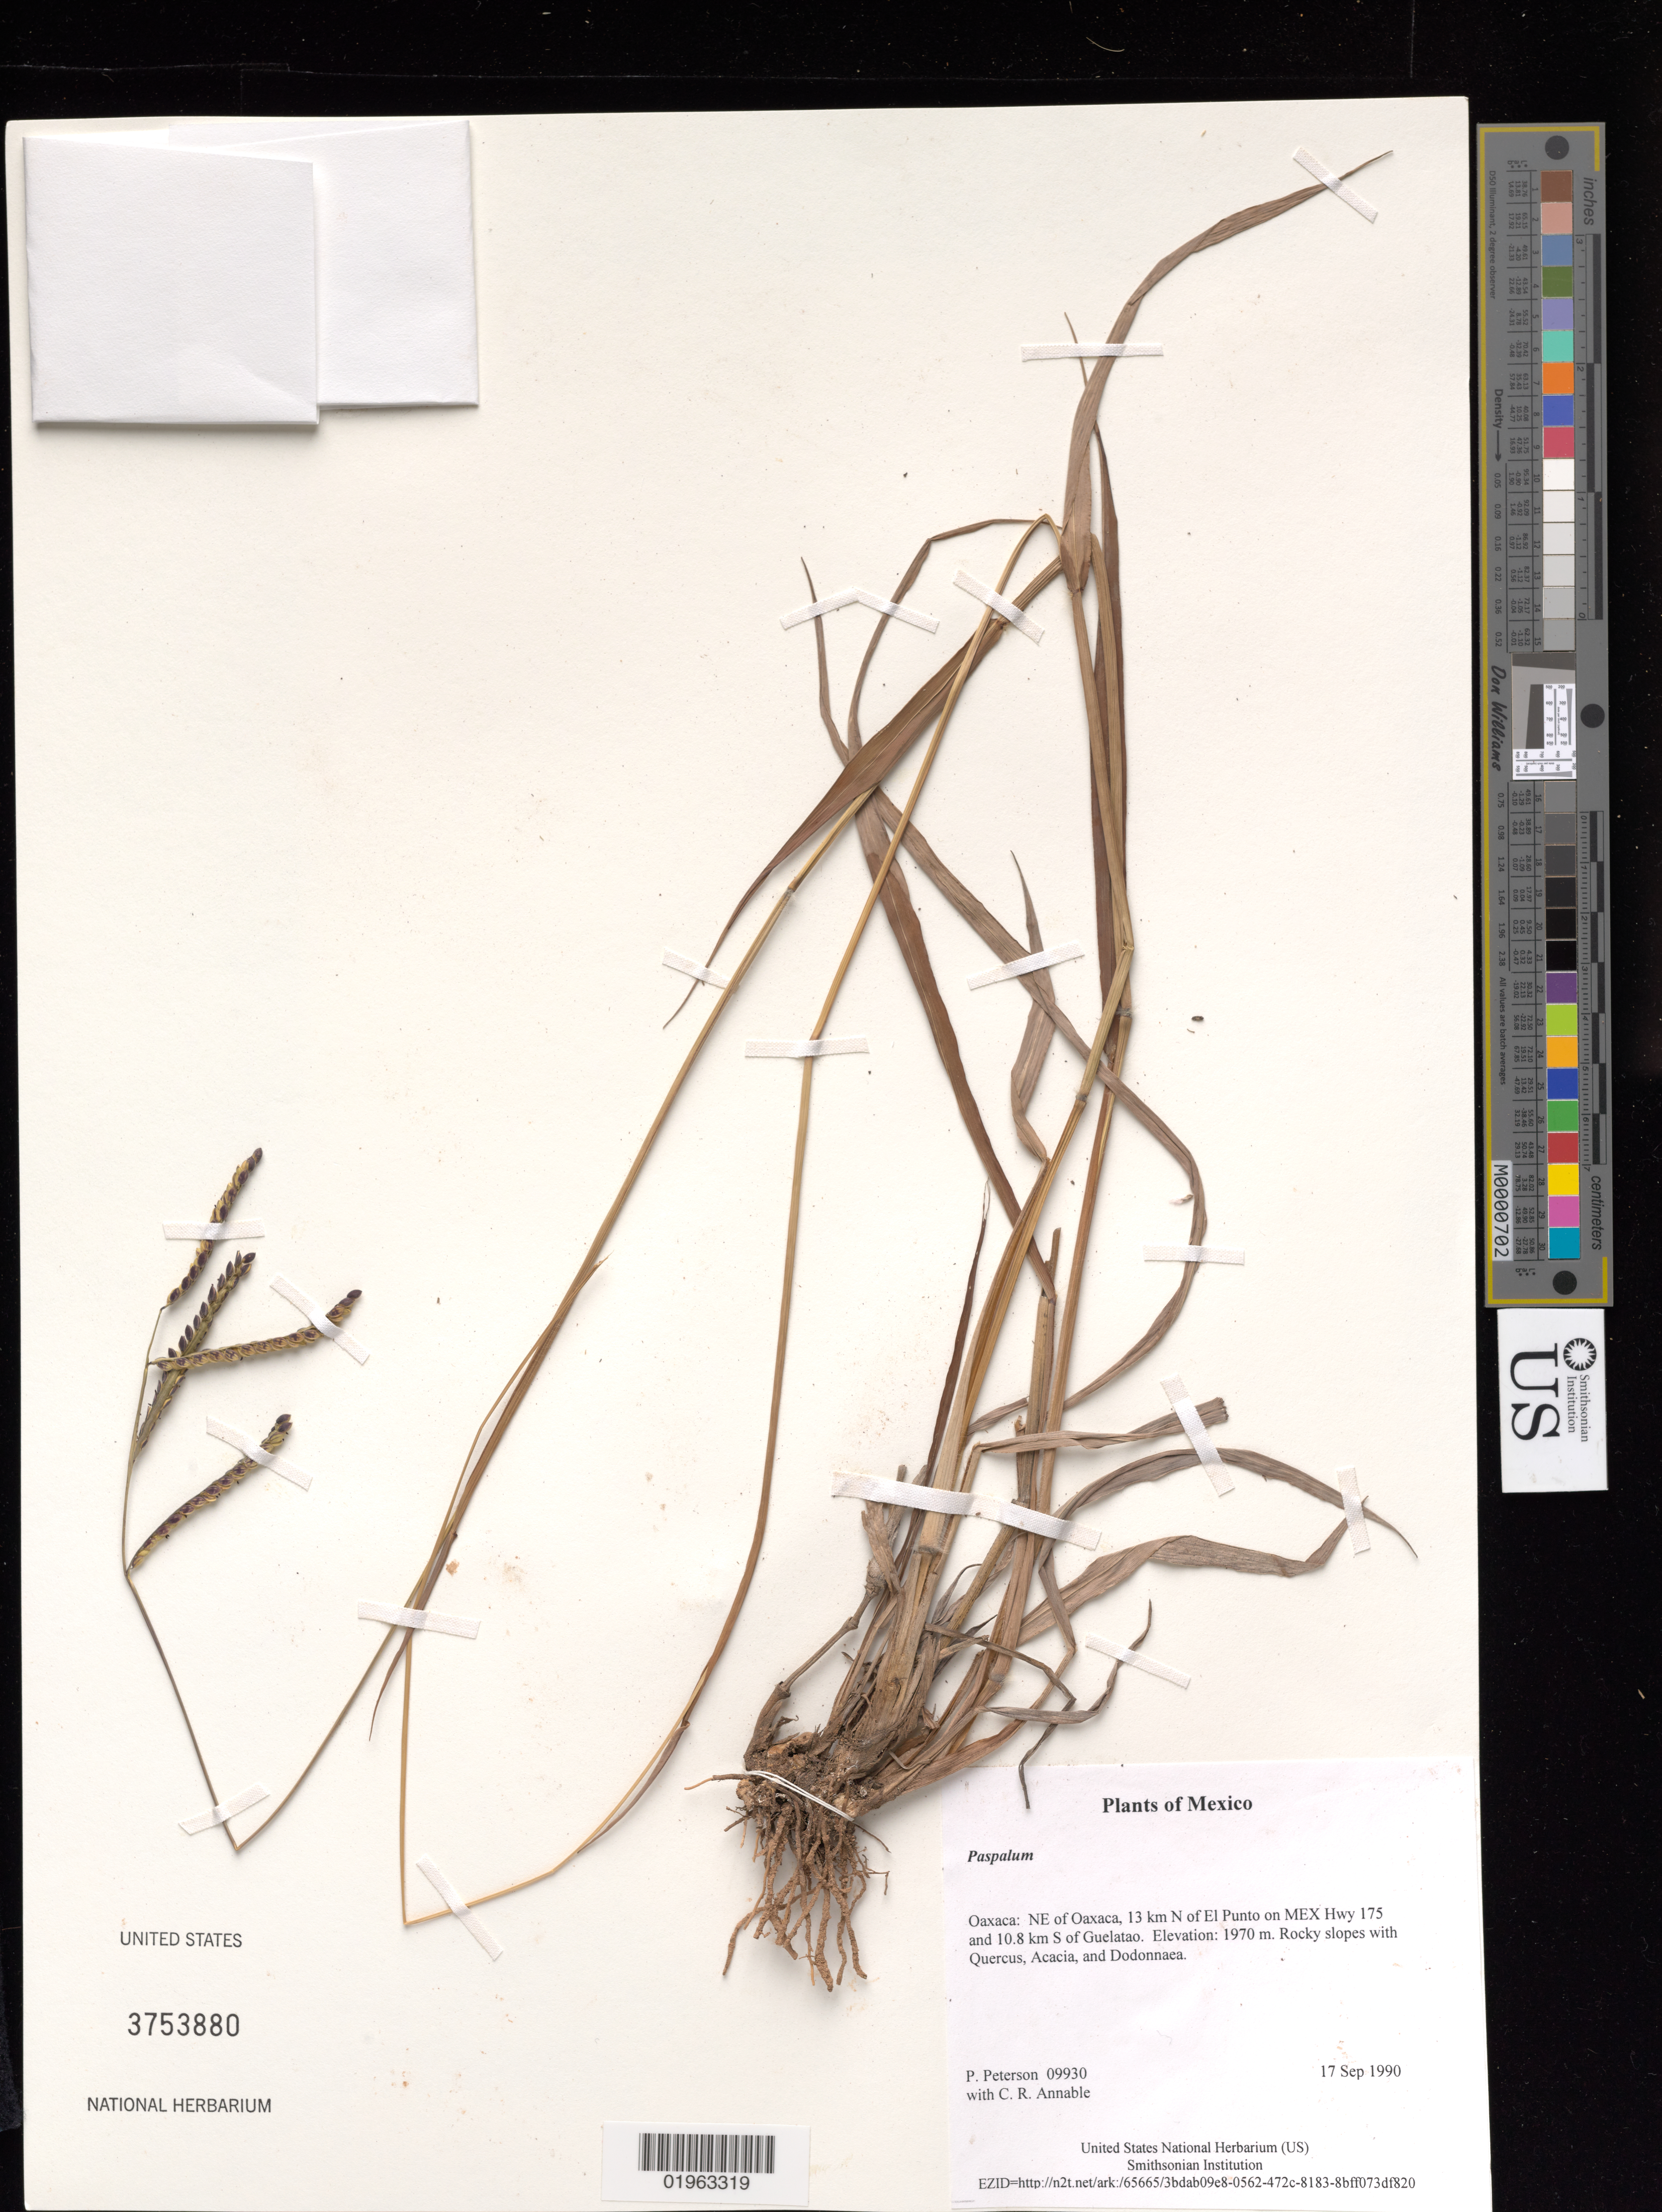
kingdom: Plantae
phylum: Tracheophyta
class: Liliopsida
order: Poales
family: Poaceae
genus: Paspalum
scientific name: Paspalum sp.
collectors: P. M. Peterson & C. R. Annable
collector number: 09930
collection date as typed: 17 Sep 1990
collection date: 1990-09-17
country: Mexico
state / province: Oaxaca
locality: NE of Oaxaca, 13 km N of El Punto on MEX Hwy 175 and 10.8 km S of Guelatao.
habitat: Rocky slopes with Quercus, Acacia, and Dodonnaea.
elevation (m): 1970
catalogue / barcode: US 3753880